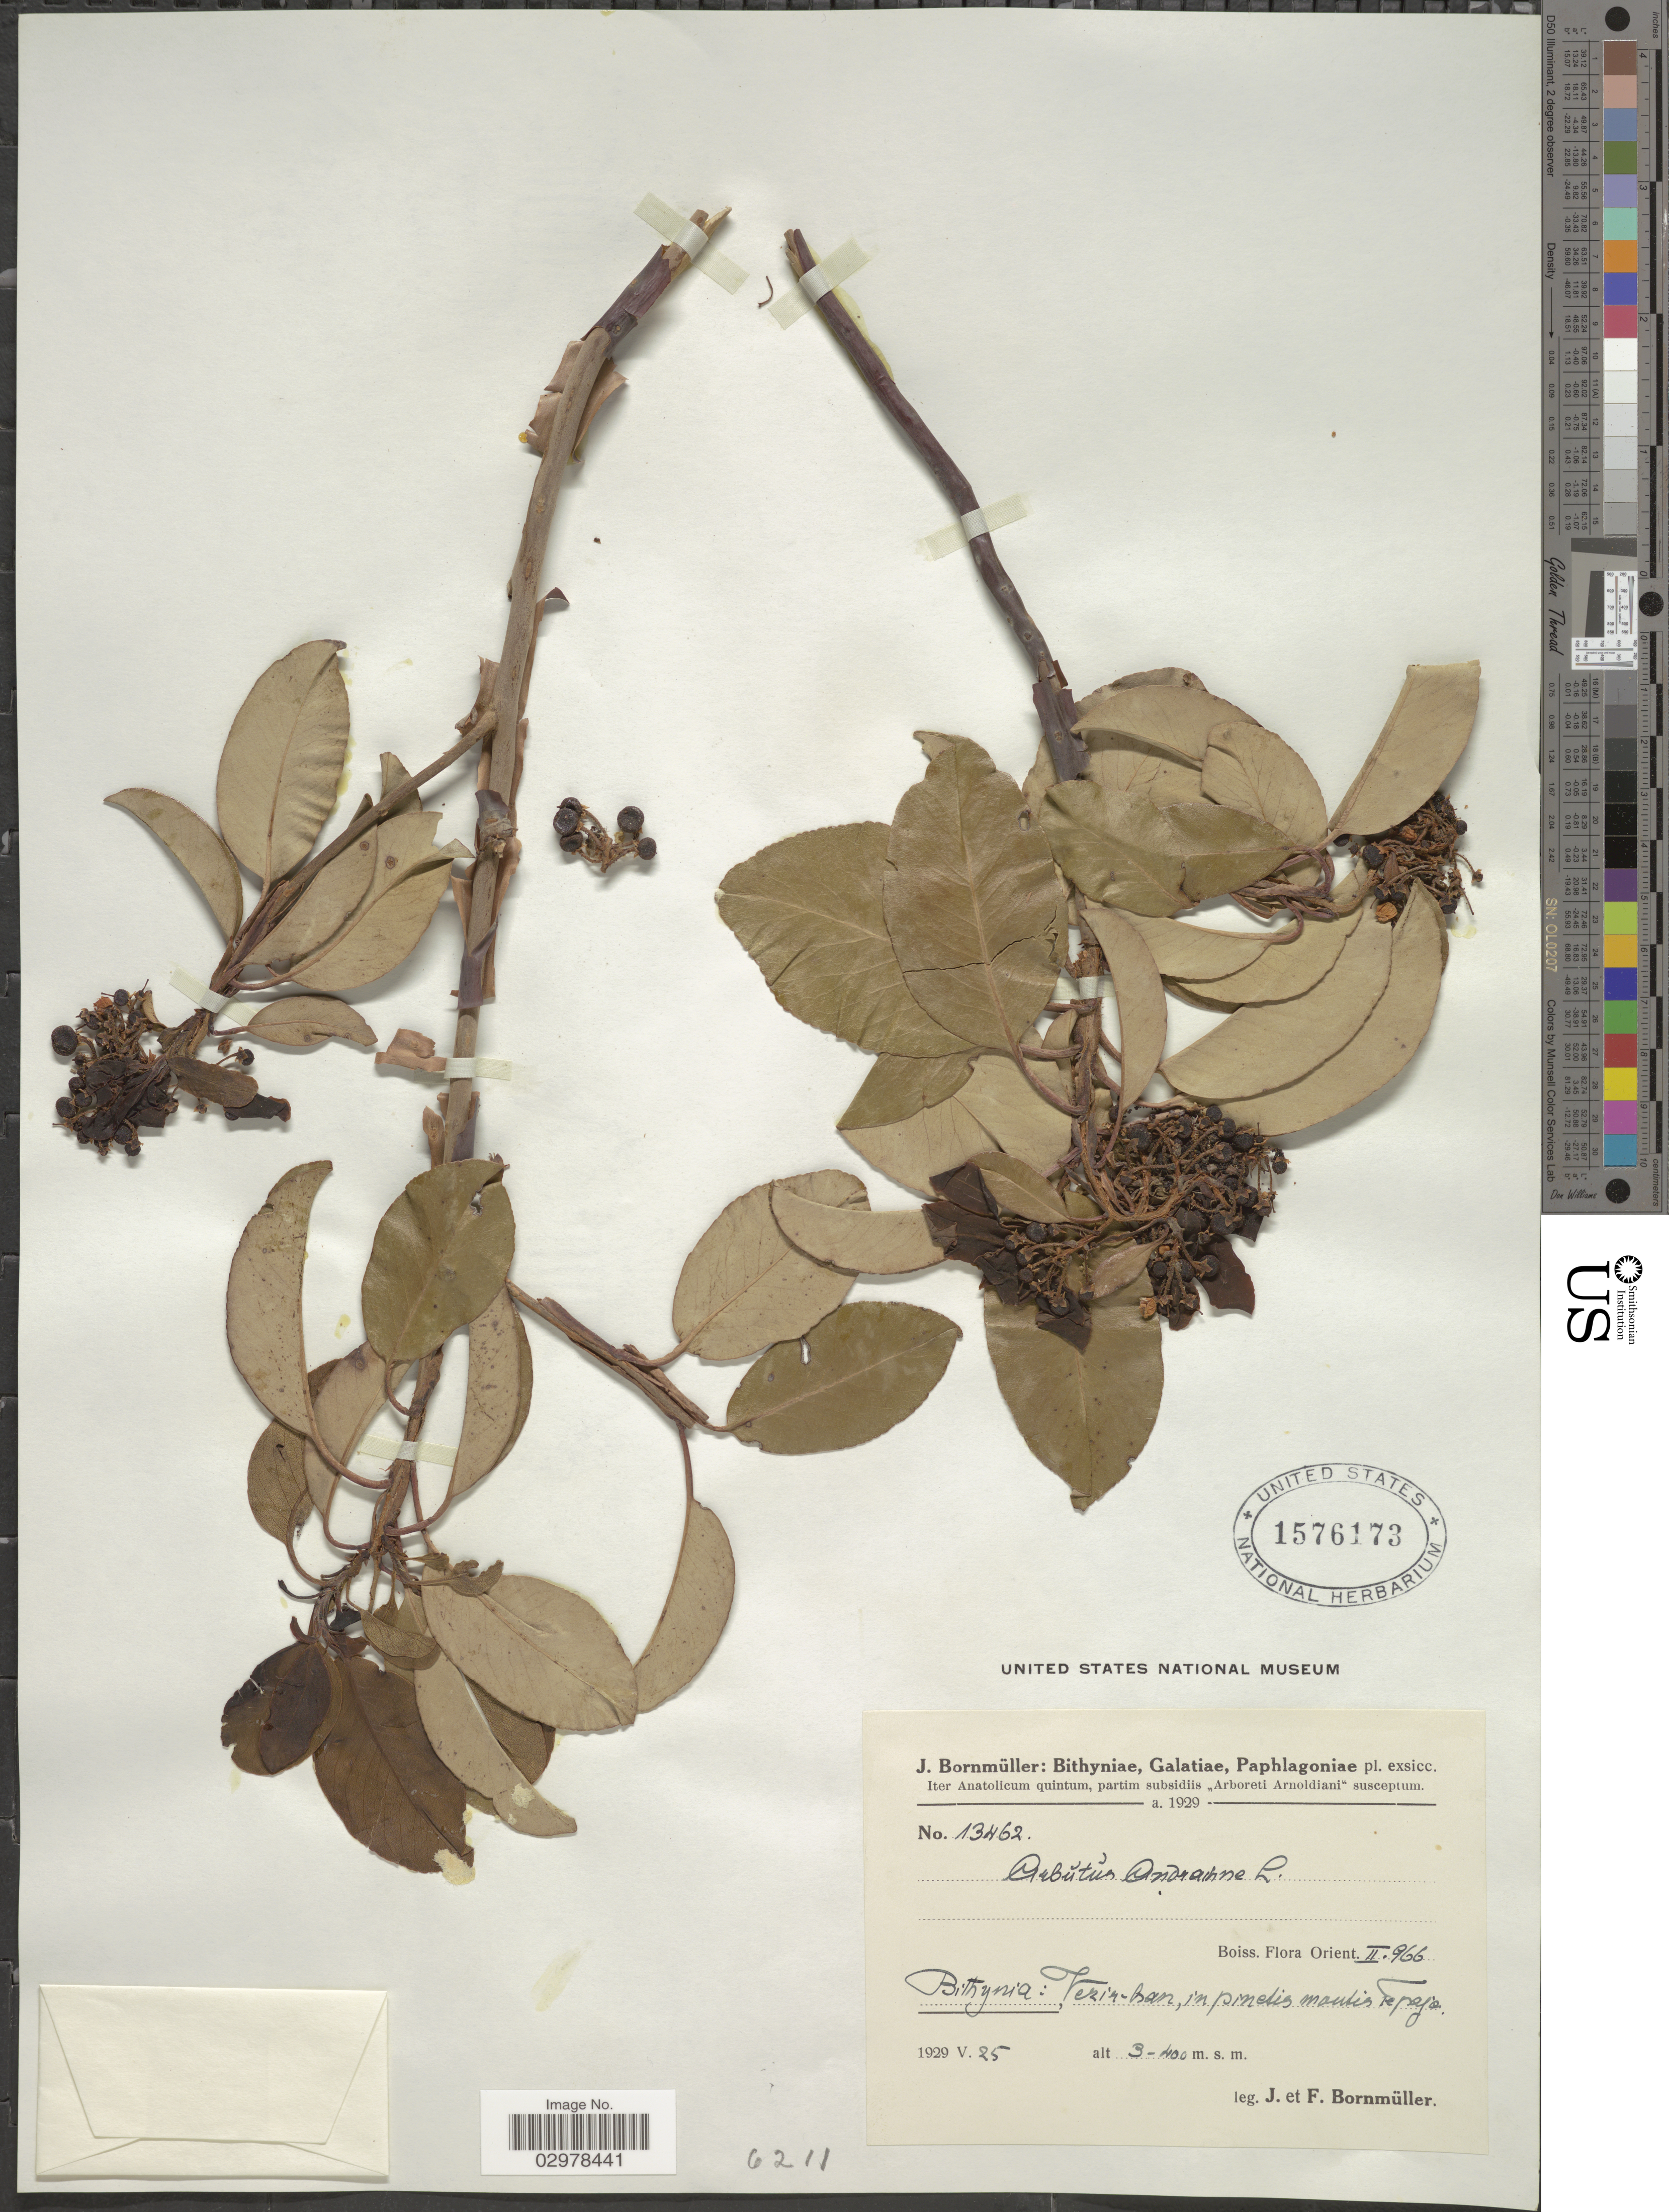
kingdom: Plantae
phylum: Tracheophyta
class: Magnoliopsida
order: Ericales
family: Ericaceae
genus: Arbutus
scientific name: Arbutus andrachne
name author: L.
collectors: J. Bornmüller & F. Bornmüller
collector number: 13462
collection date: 1929-05-25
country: Turkey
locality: Bithynia: Verin-han [interpreted], in pinetis mautis Tepeja.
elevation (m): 300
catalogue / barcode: US 1576173